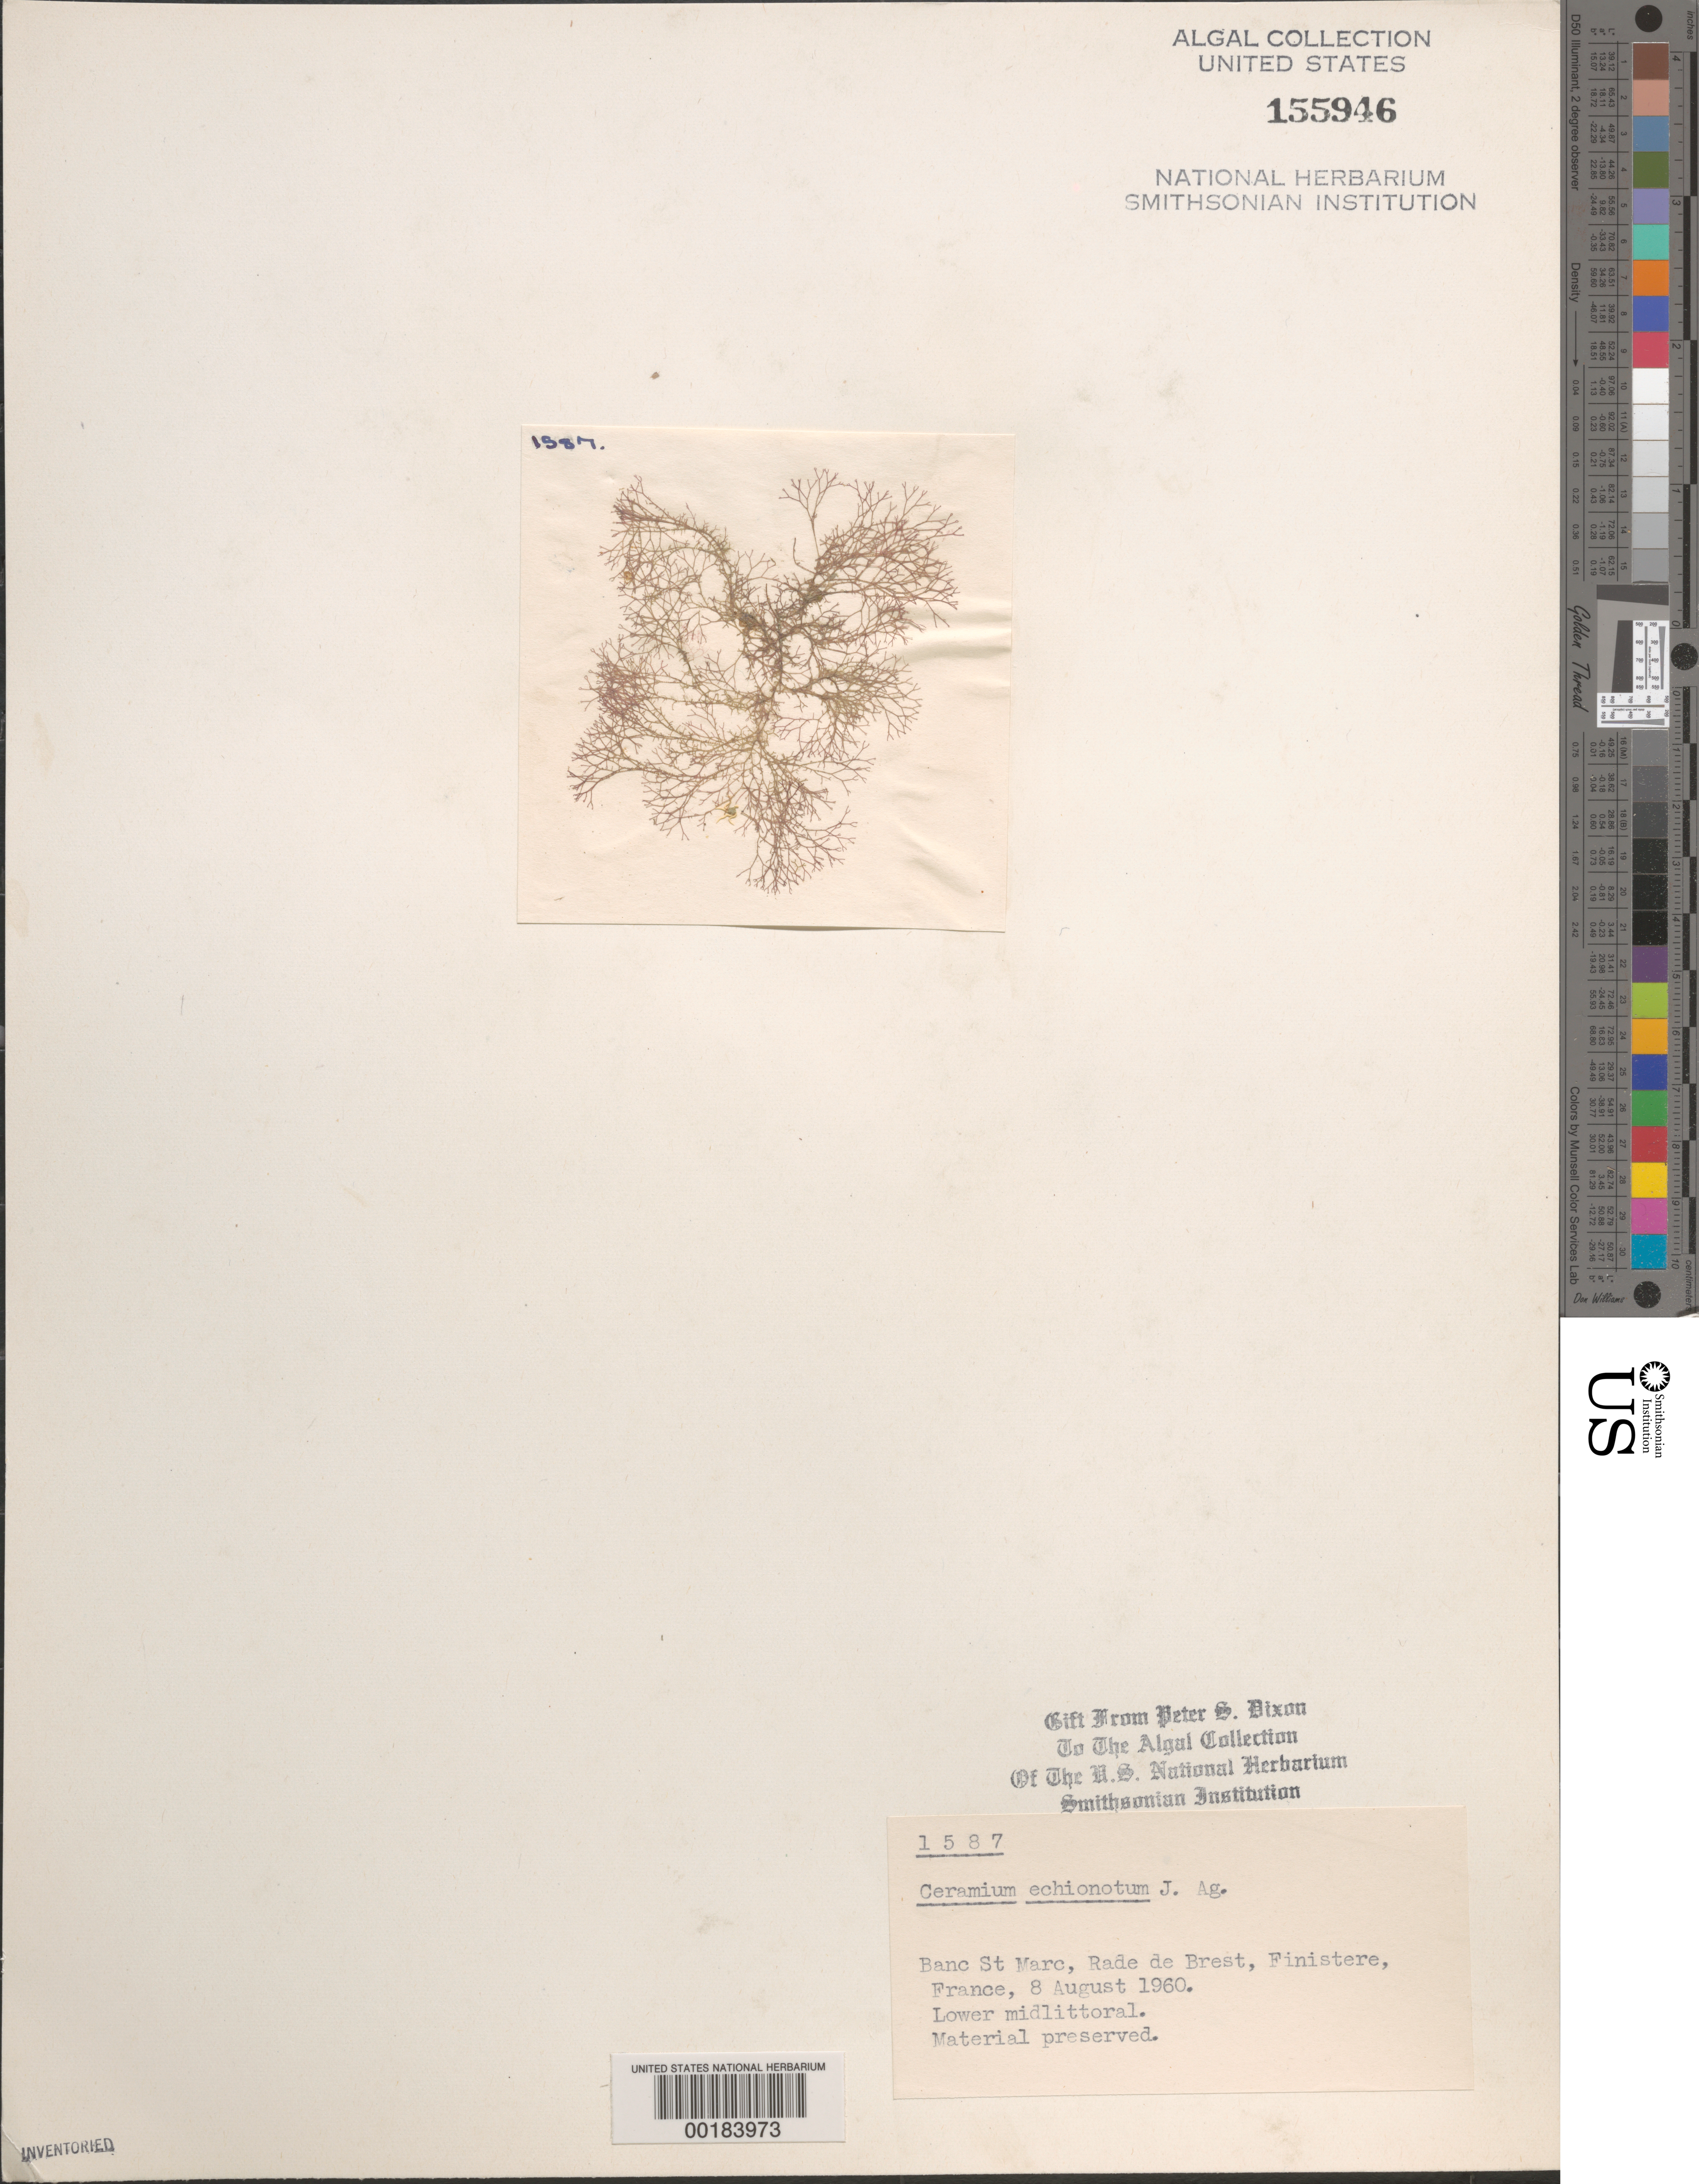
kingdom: Plantae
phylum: Rhodophyta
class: Florideophyceae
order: Ceramiales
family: Ceramiaceae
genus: Ceramium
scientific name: Ceramium echionotum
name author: J. Agardh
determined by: Dixon, P. S.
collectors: P. S. Dixon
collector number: PSD 1587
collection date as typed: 08 Aug 1960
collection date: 1960-08-08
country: France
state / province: Bretagne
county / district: Finistère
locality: Banc St. Marc, Rade de Brest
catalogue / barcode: US 155946